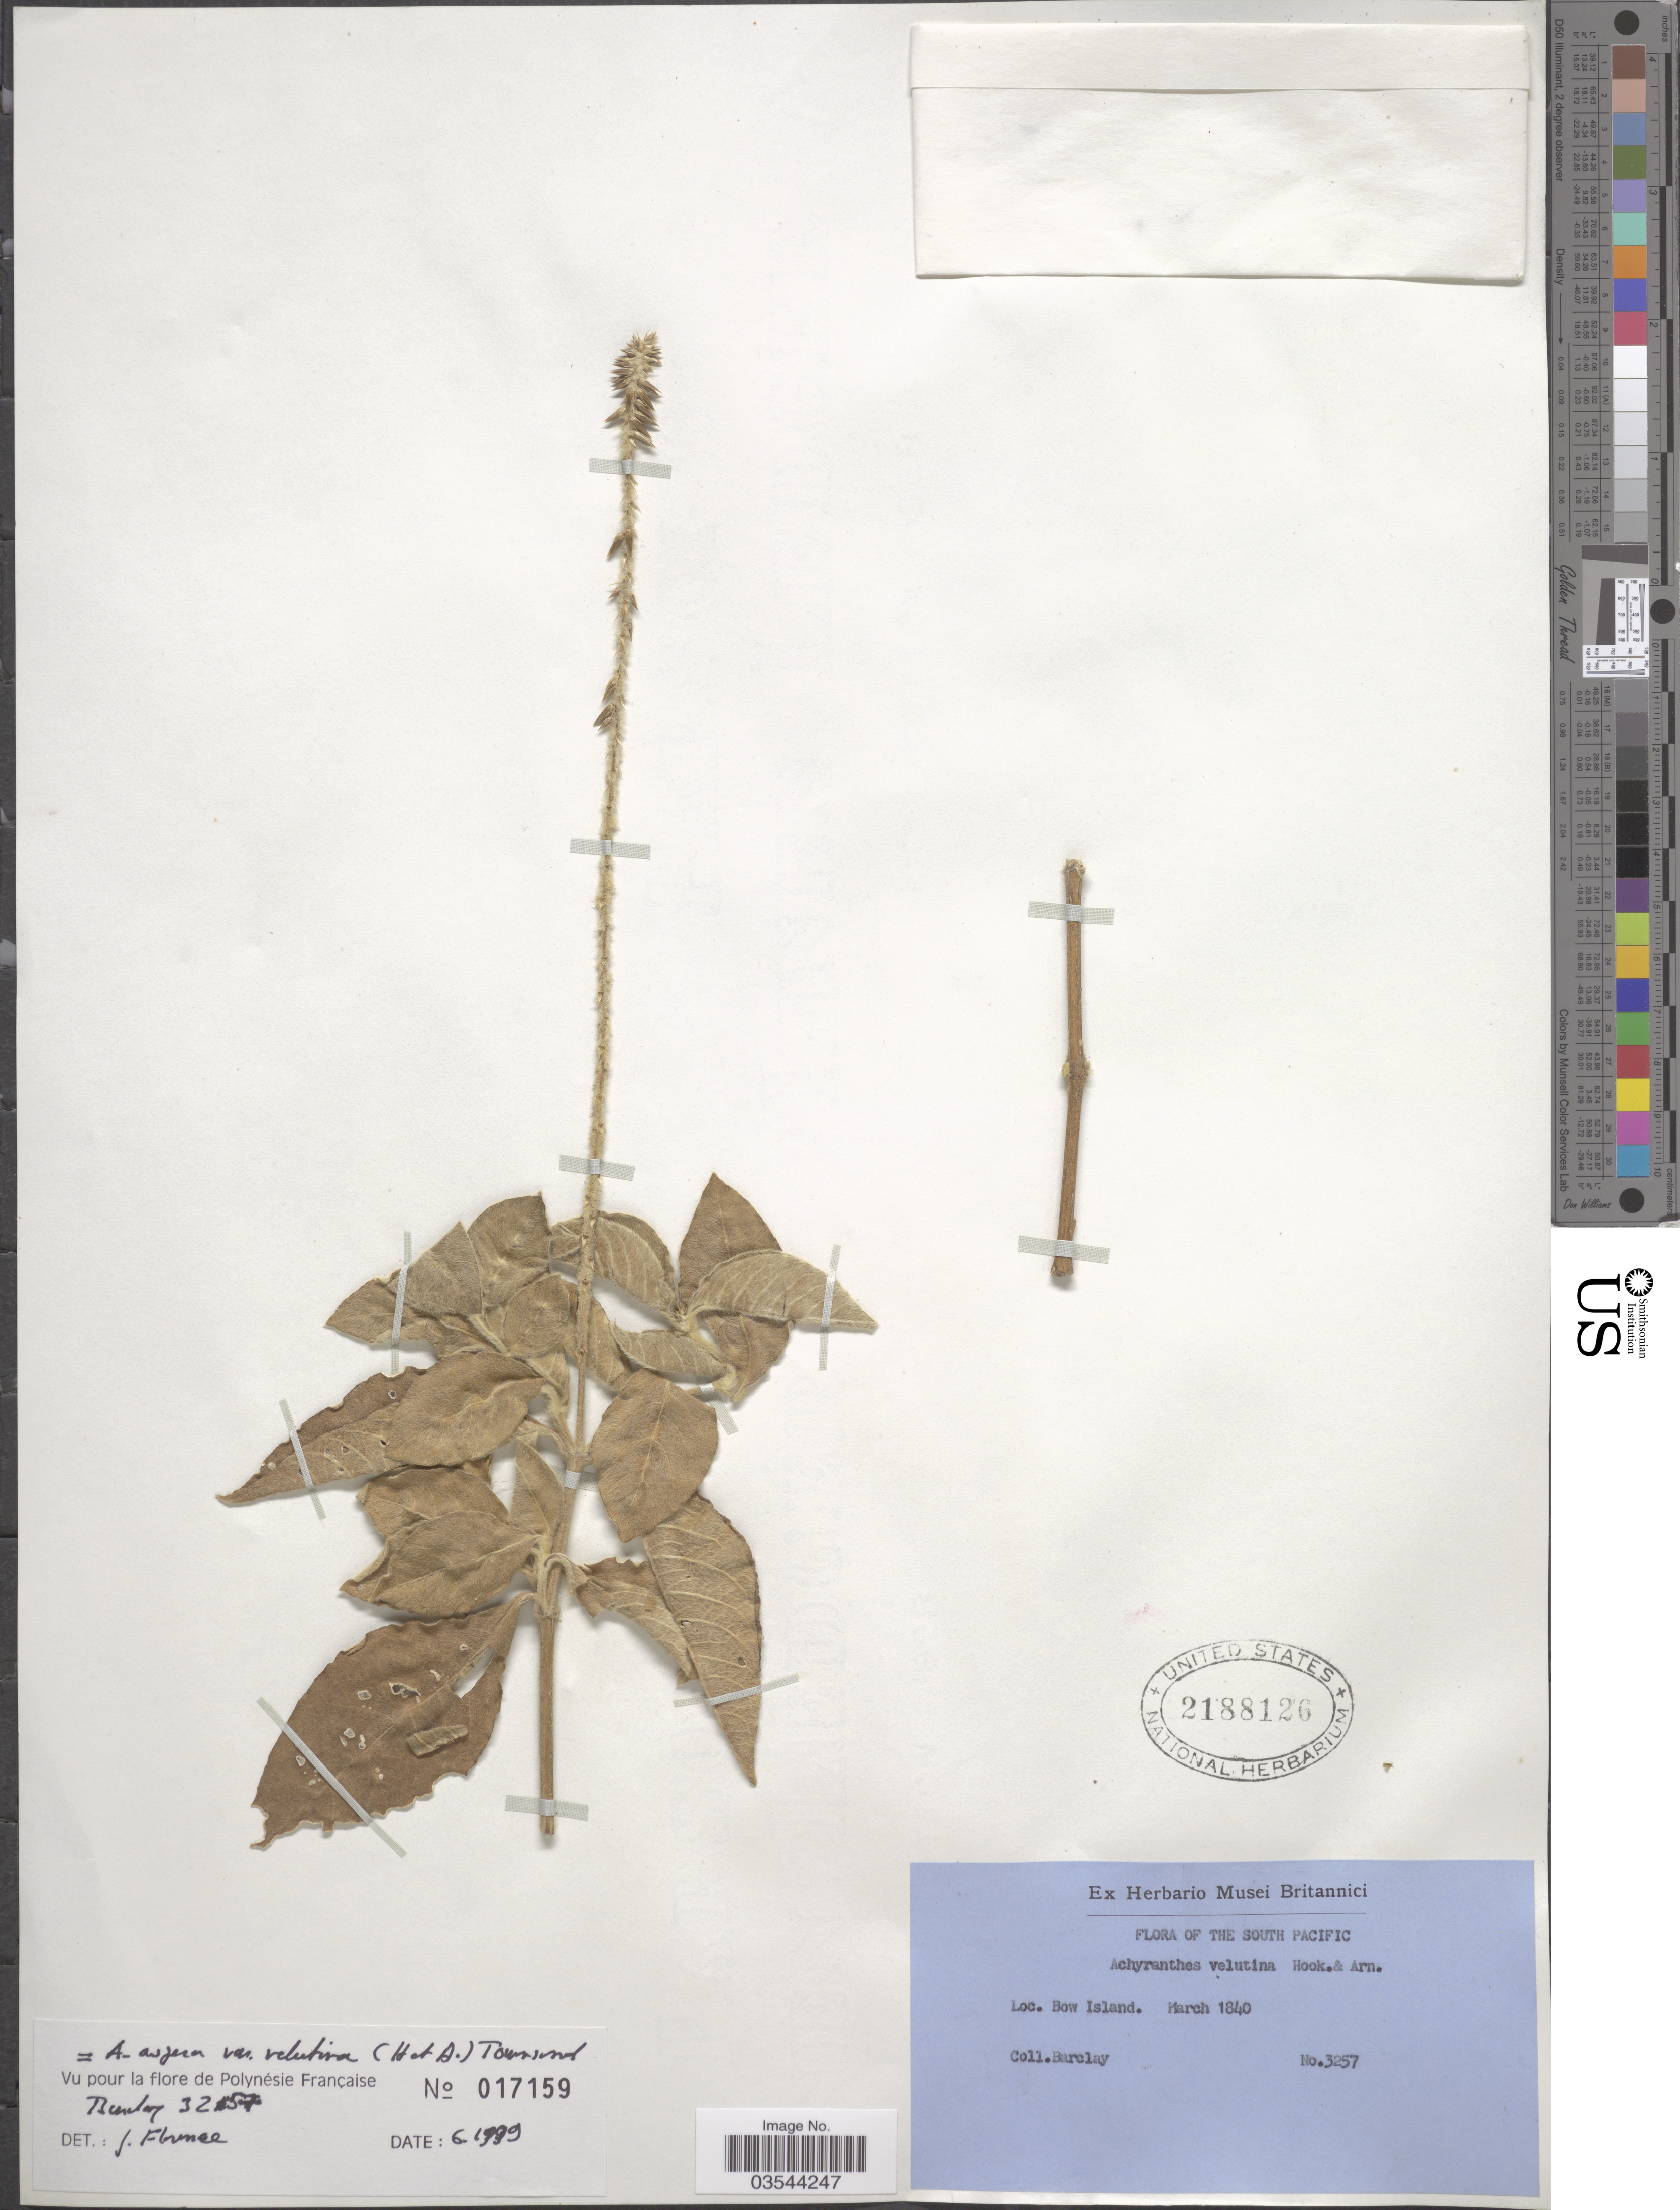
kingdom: Plantae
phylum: Tracheophyta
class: Magnoliopsida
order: Caryophyllales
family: Amaranthaceae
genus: Achyranthes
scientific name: Achyranthes aspera var. velutina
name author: (Hook. & Arn.) C. C. Towns.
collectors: -- Barclay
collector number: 3257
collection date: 1840-03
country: French Polynesia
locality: The South Pacific. Bow Island.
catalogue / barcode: US 2188126